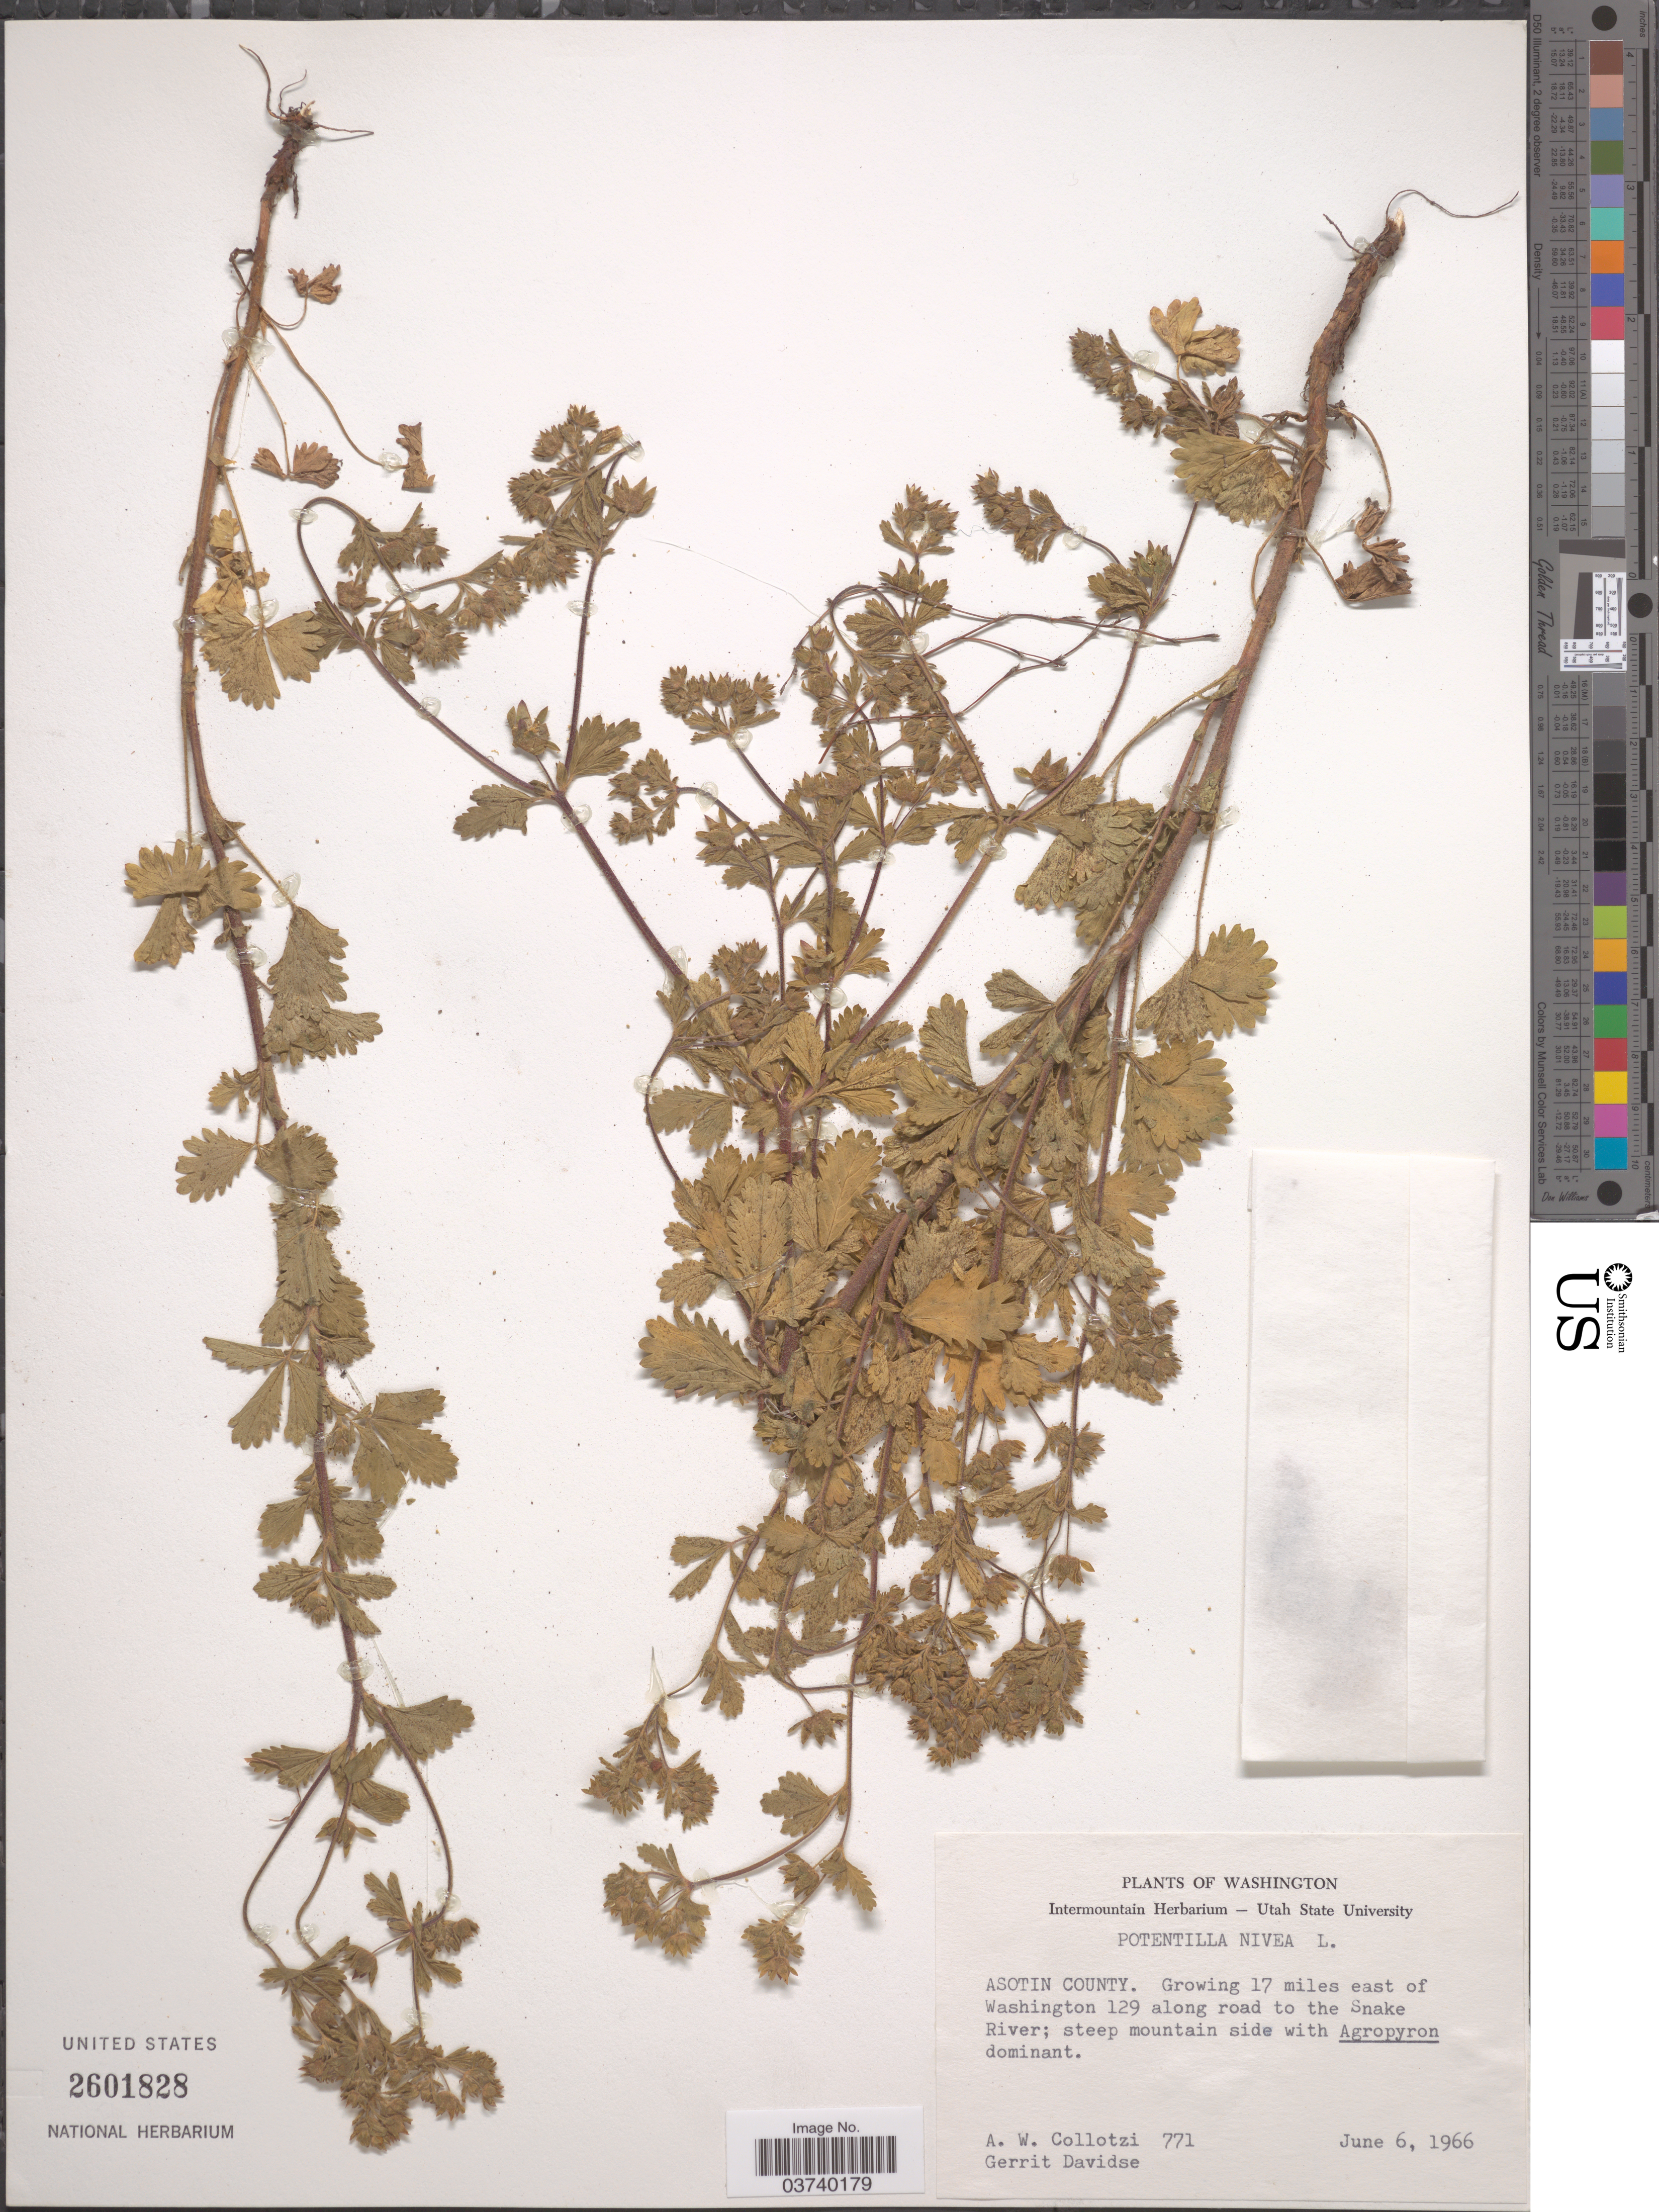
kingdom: Plantae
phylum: Tracheophyta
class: Magnoliopsida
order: Rosales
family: Rosaceae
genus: Potentilla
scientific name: Potentilla nivea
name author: L.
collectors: A. W. Collotzi & G. Davidse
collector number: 771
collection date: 1966-06-06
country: United States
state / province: Washington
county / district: Asotin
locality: Asotin County. 17 miles east of Washington 129 along road to the Snake River.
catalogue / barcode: US 2601828